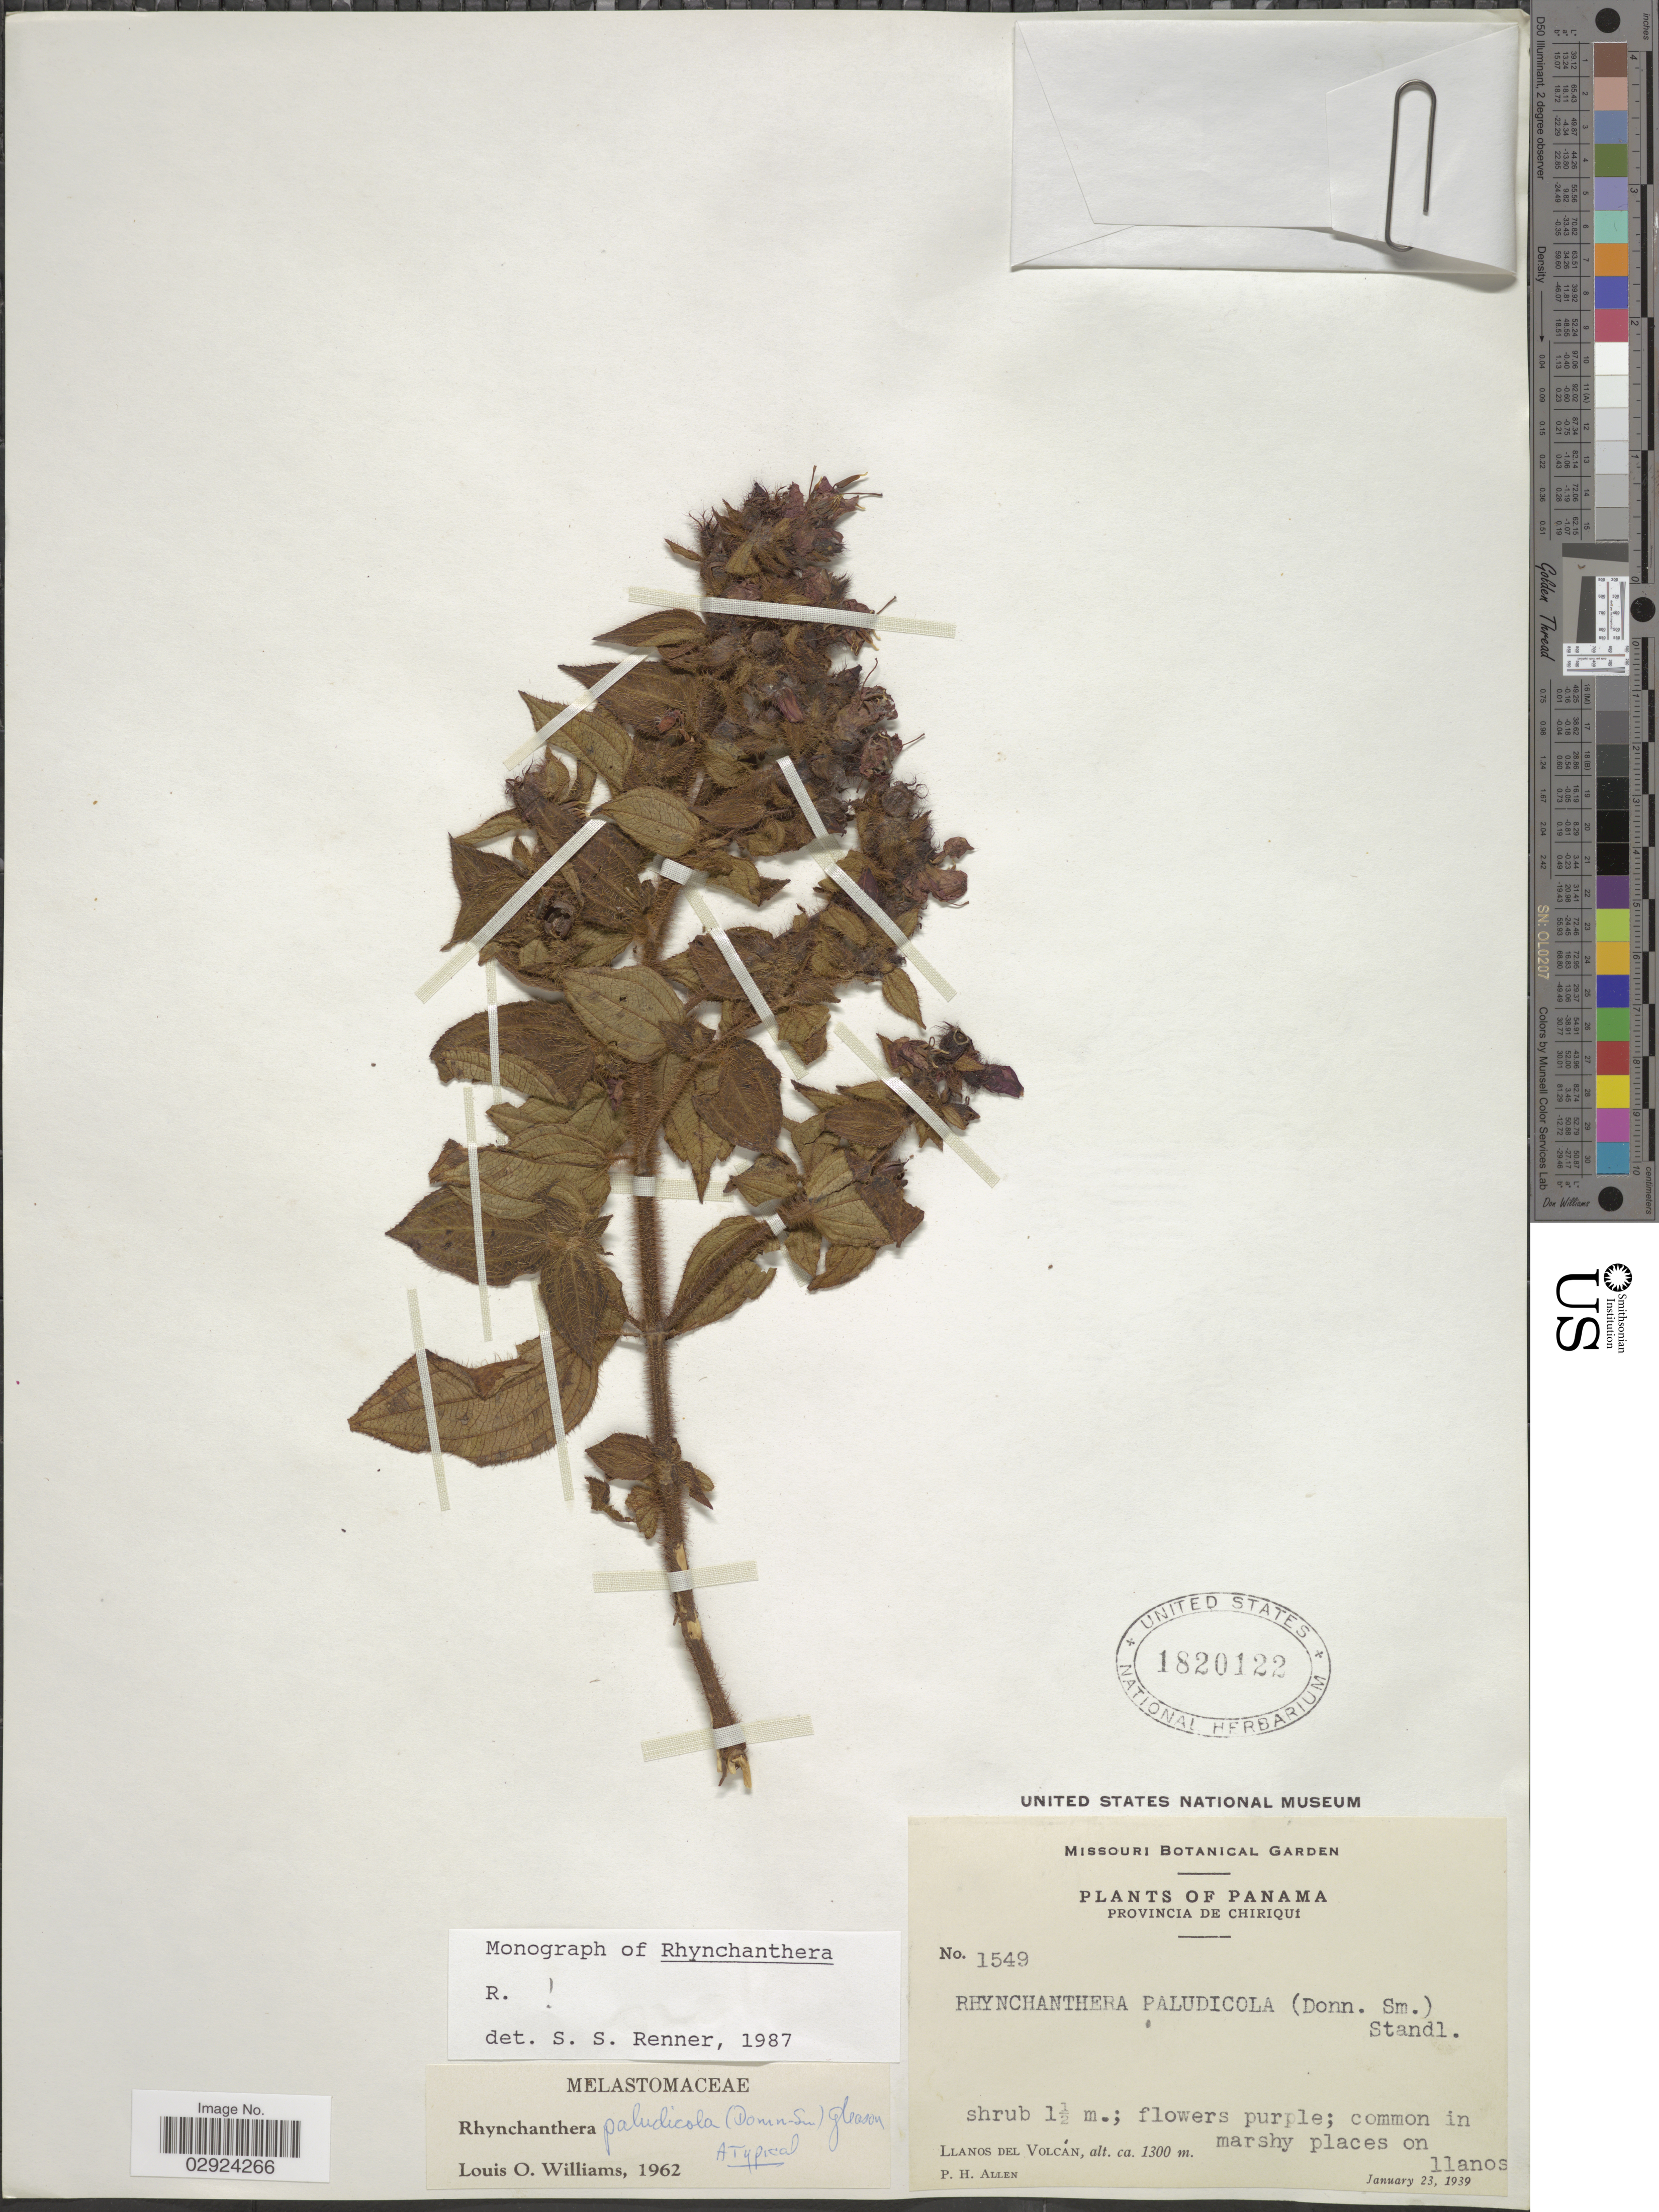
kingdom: Plantae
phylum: Tracheophyta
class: Magnoliopsida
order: Myrtales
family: Melastomataceae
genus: Rhynchanthera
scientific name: Rhynchanthera paludicola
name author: (Donn. Sm.) Gleason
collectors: P. H. Allen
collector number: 1549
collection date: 1939-01-23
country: Panama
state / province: Chiriqui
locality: Provincia De Chiriquí: Llanos del Volcán.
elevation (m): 1300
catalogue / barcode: US 1820122